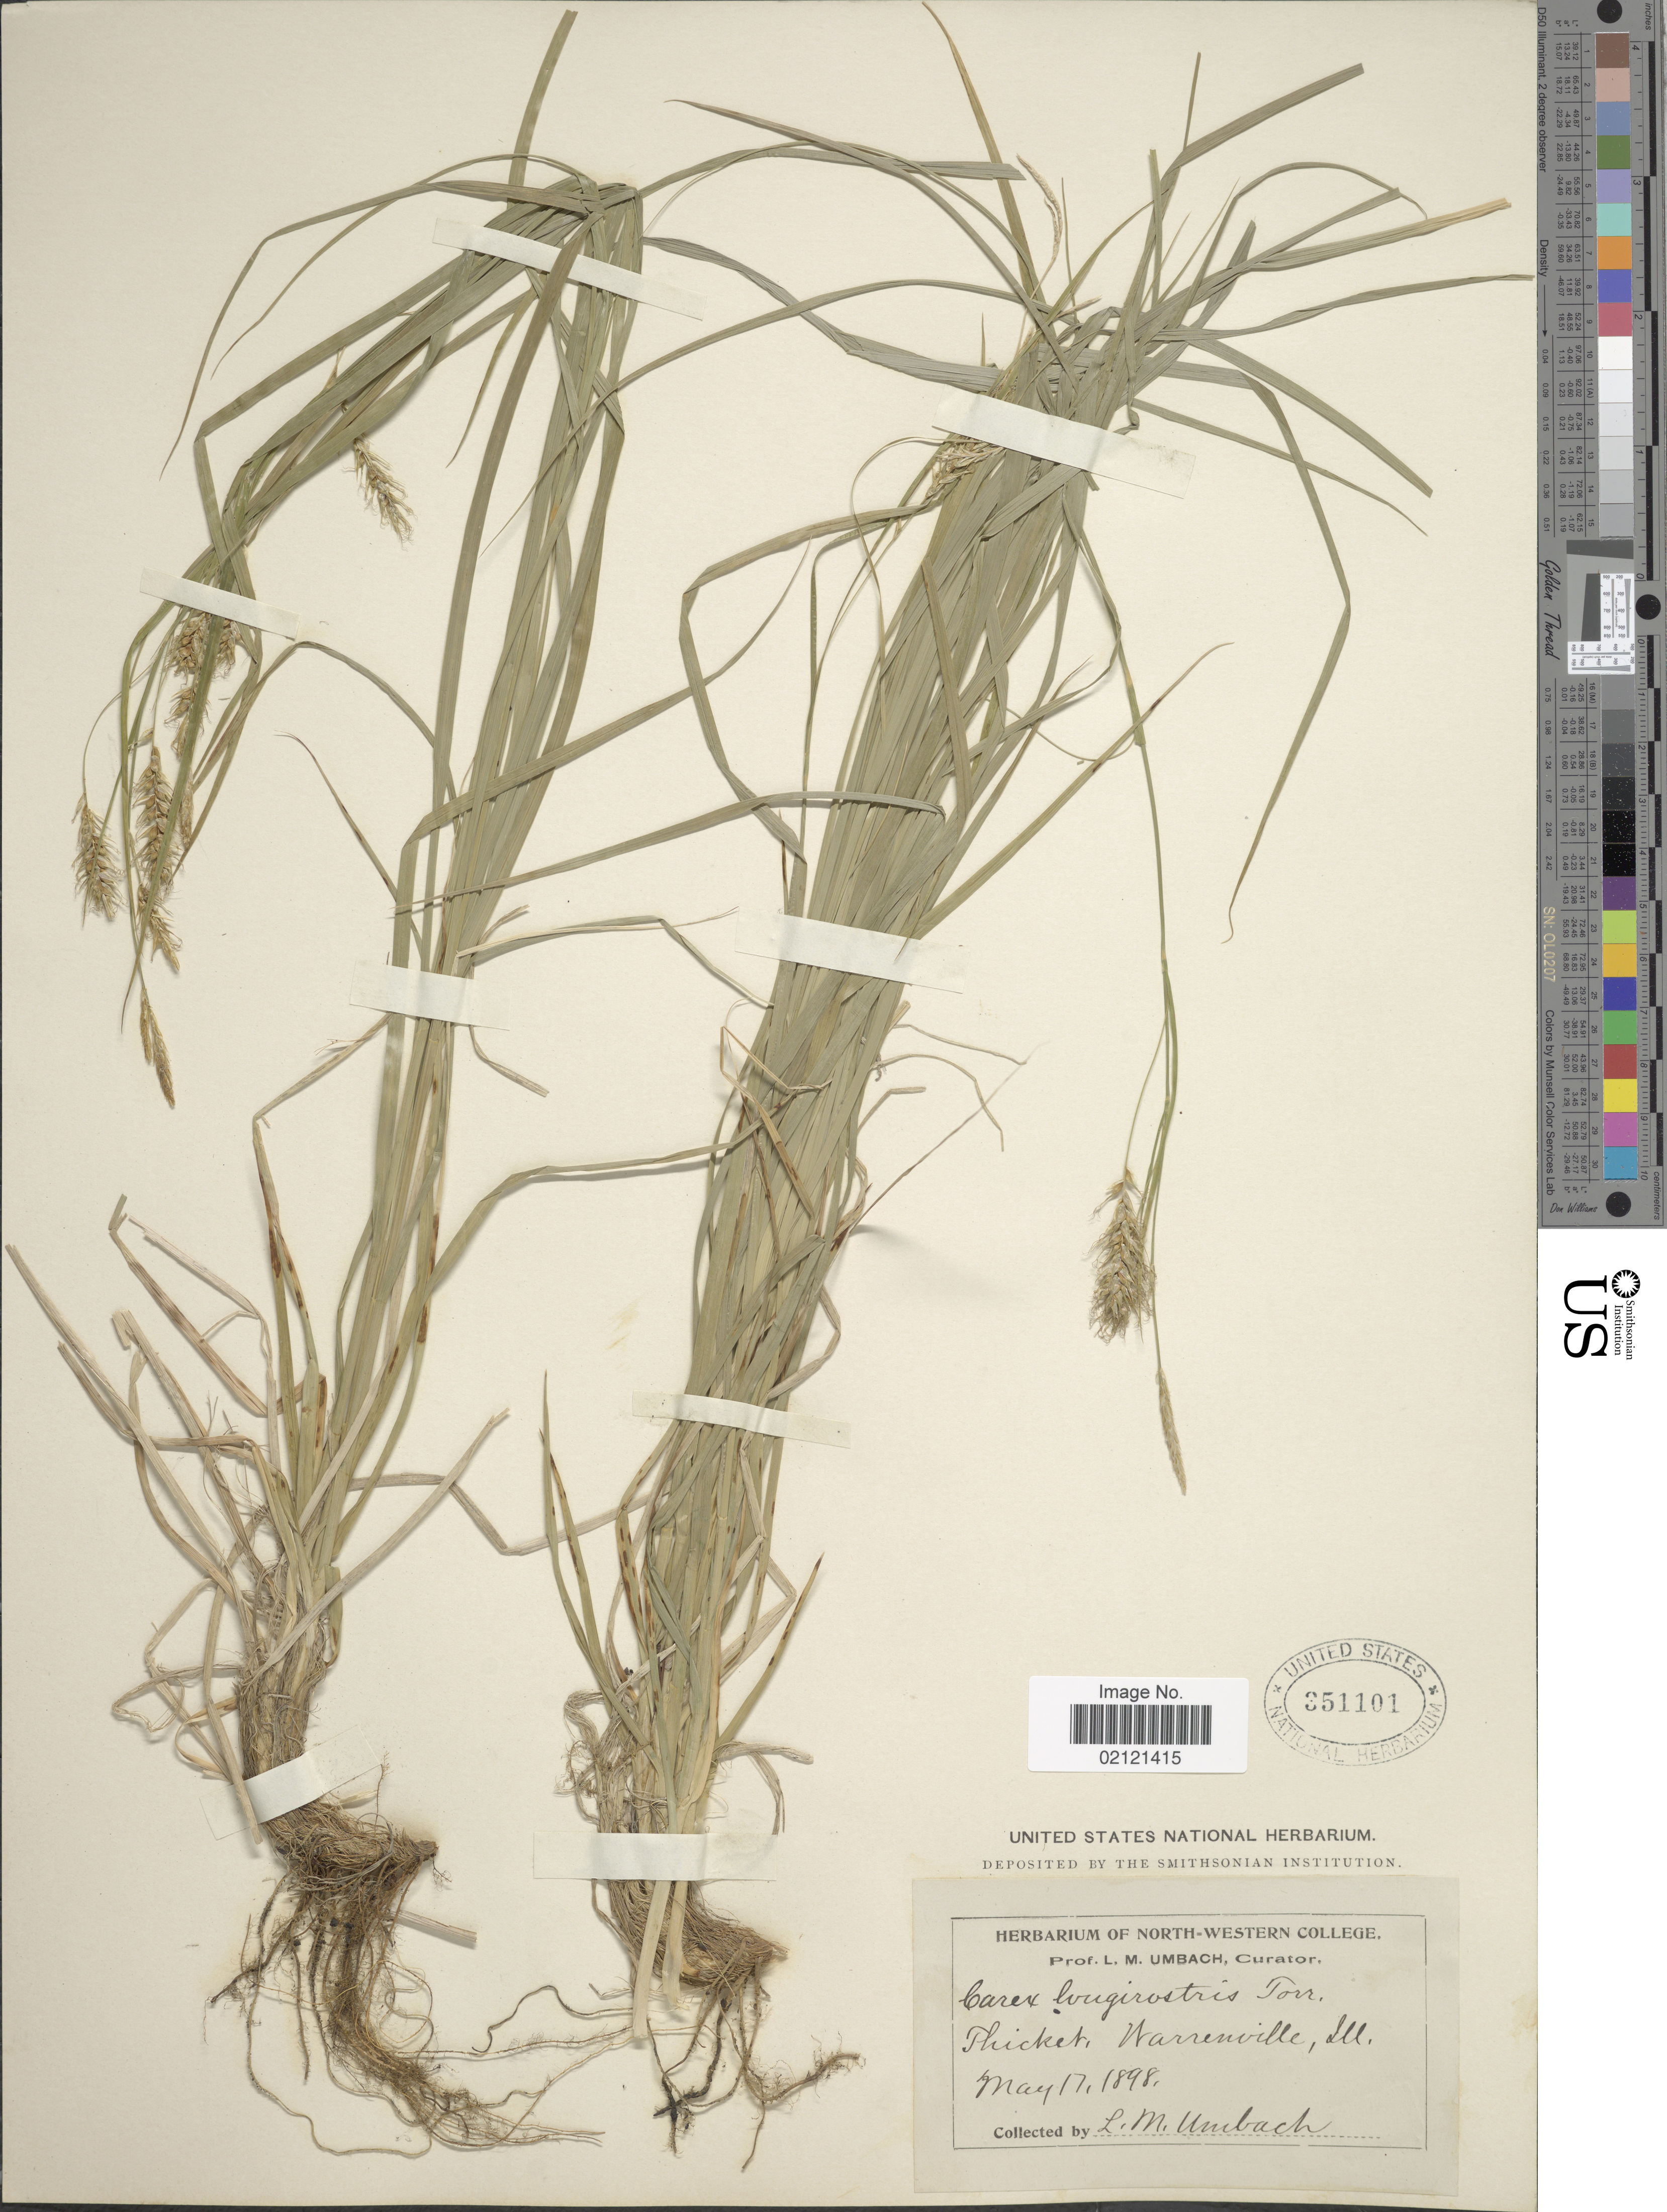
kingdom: Plantae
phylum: Tracheophyta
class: Liliopsida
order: Poales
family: Cyperaceae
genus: Carex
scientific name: Carex sprengelii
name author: Dewey ex Spreng.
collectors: L. M. Umbach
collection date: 1898-05-17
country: United States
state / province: Illinois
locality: Thicket, Warrenville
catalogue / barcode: US 351101